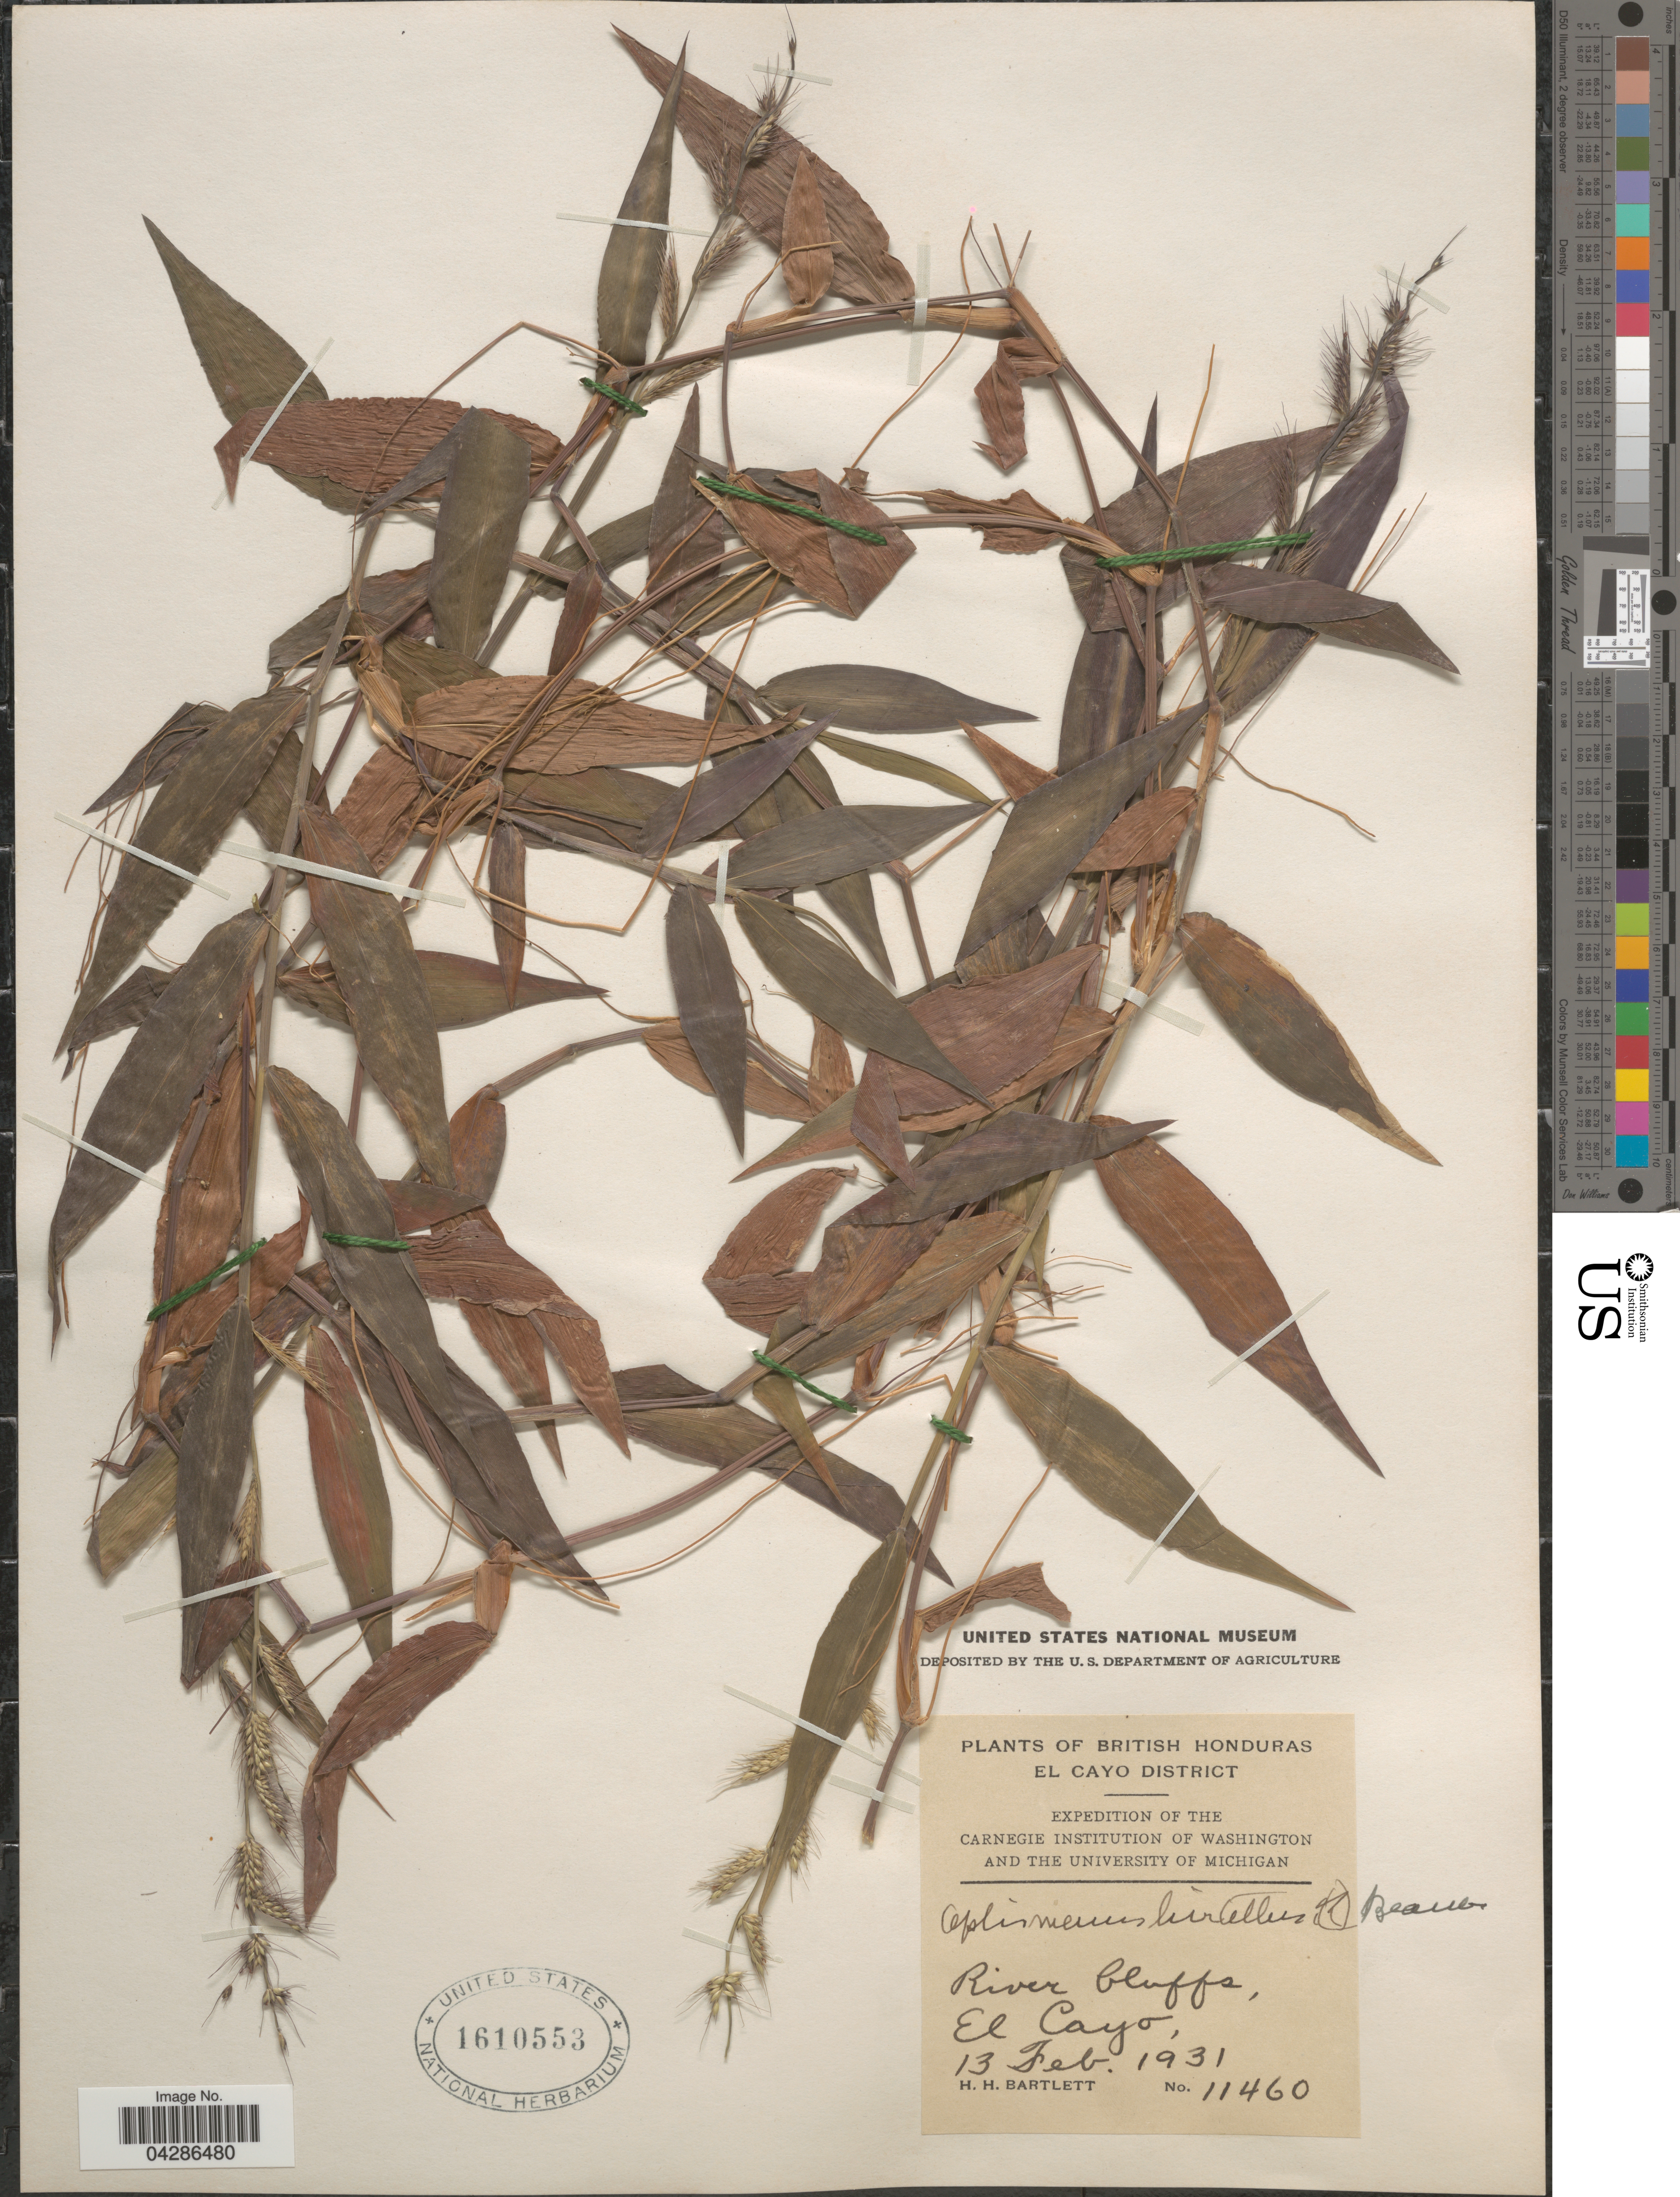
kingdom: Plantae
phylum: Tracheophyta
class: Liliopsida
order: Poales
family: Poaceae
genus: Oplismenus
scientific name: Oplismenus hirtellus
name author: (L.) P. Beauv.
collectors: H. H. Bartlett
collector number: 11460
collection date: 1931-02-13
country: Belize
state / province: Cayo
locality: British Honduras. El Cayo District. Expedition Of The Carnegie Institution Of Washington And The University Of Michigan. River bluffs, El Cayo.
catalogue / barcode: US 1610553